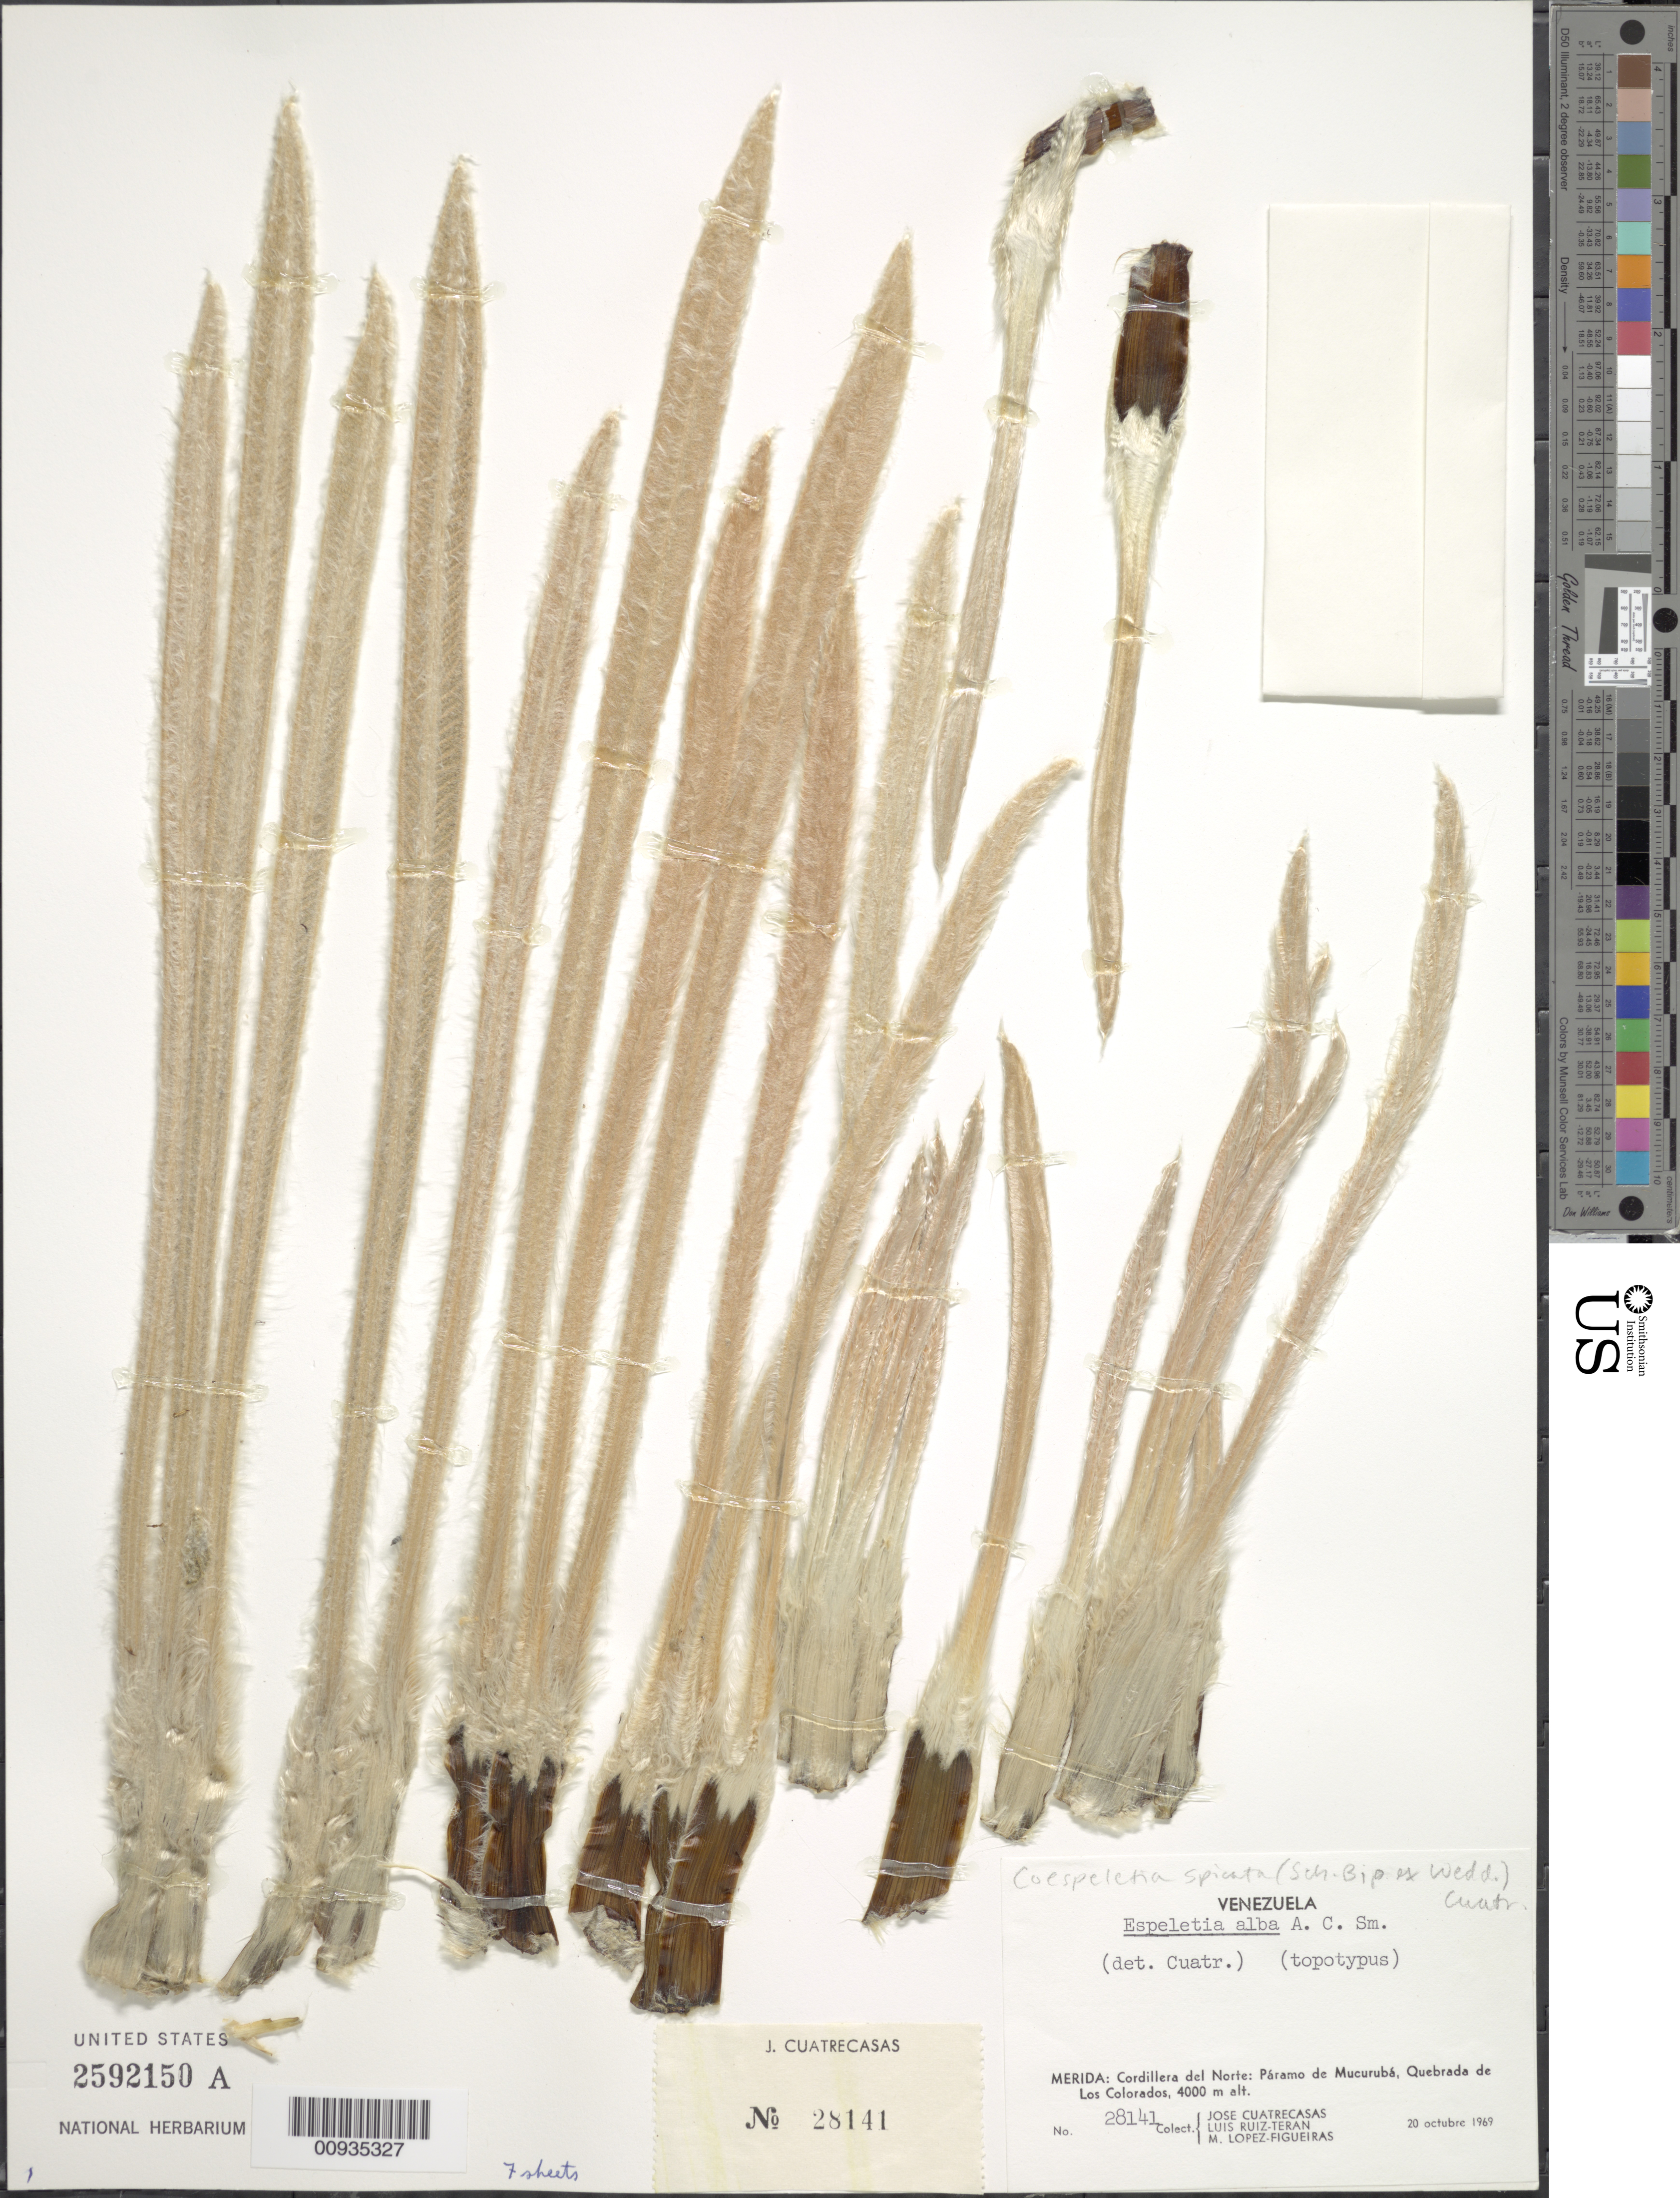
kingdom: Plantae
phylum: Tracheophyta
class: Magnoliopsida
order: Asterales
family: Asteraceae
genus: Coespeletia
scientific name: Coespeletia spicata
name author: (Sch. Bip. ex Wedd.) Cuatrec.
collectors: J. Cuatrecasas, L. Teran & M. López Figueiras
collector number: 28141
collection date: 1969-10-20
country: Venezuela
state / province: Mérida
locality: Cordillera del Norte: Paramo de Mucuriba, Quebrada de Los Colorados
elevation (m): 4000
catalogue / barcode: US 2592150A